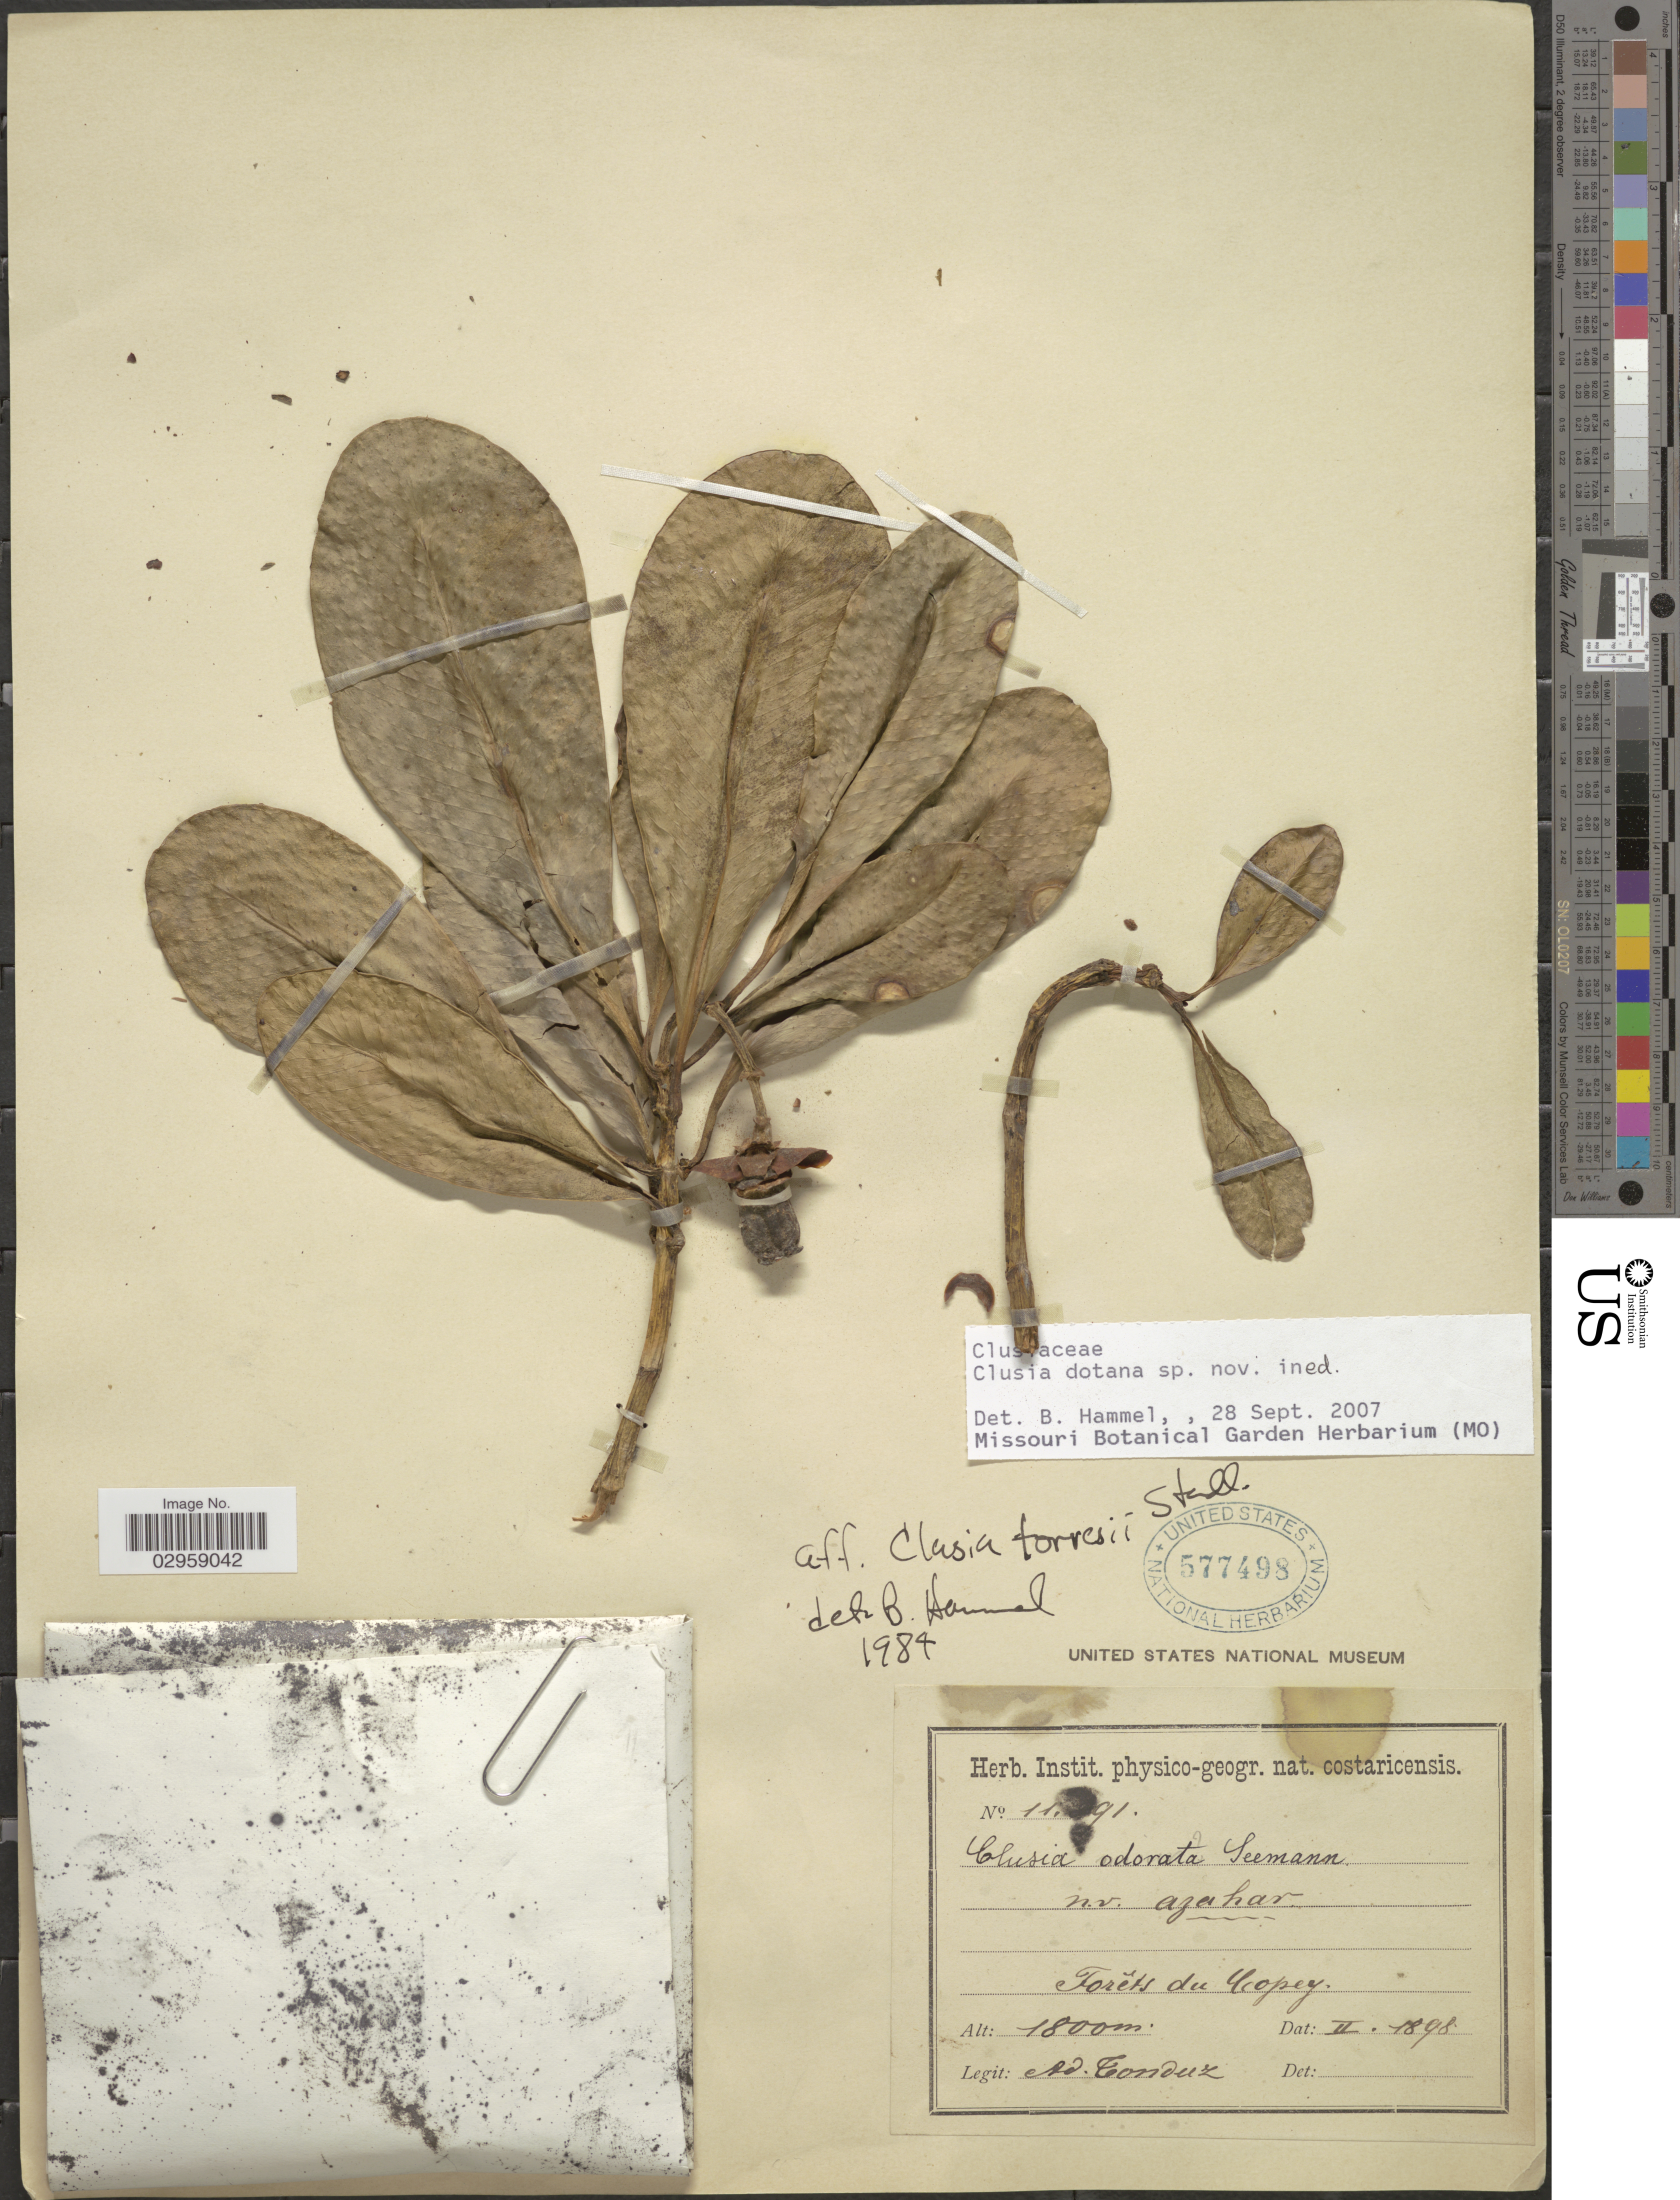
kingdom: Plantae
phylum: Tracheophyta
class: Magnoliopsida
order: Malpighiales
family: Clusiaceae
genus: Clusia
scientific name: Clusia dotana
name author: Hammel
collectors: A. Tonduz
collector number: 11191*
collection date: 1898-02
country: Costa Rica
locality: Forêts du Copey.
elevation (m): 1800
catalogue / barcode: US 577498